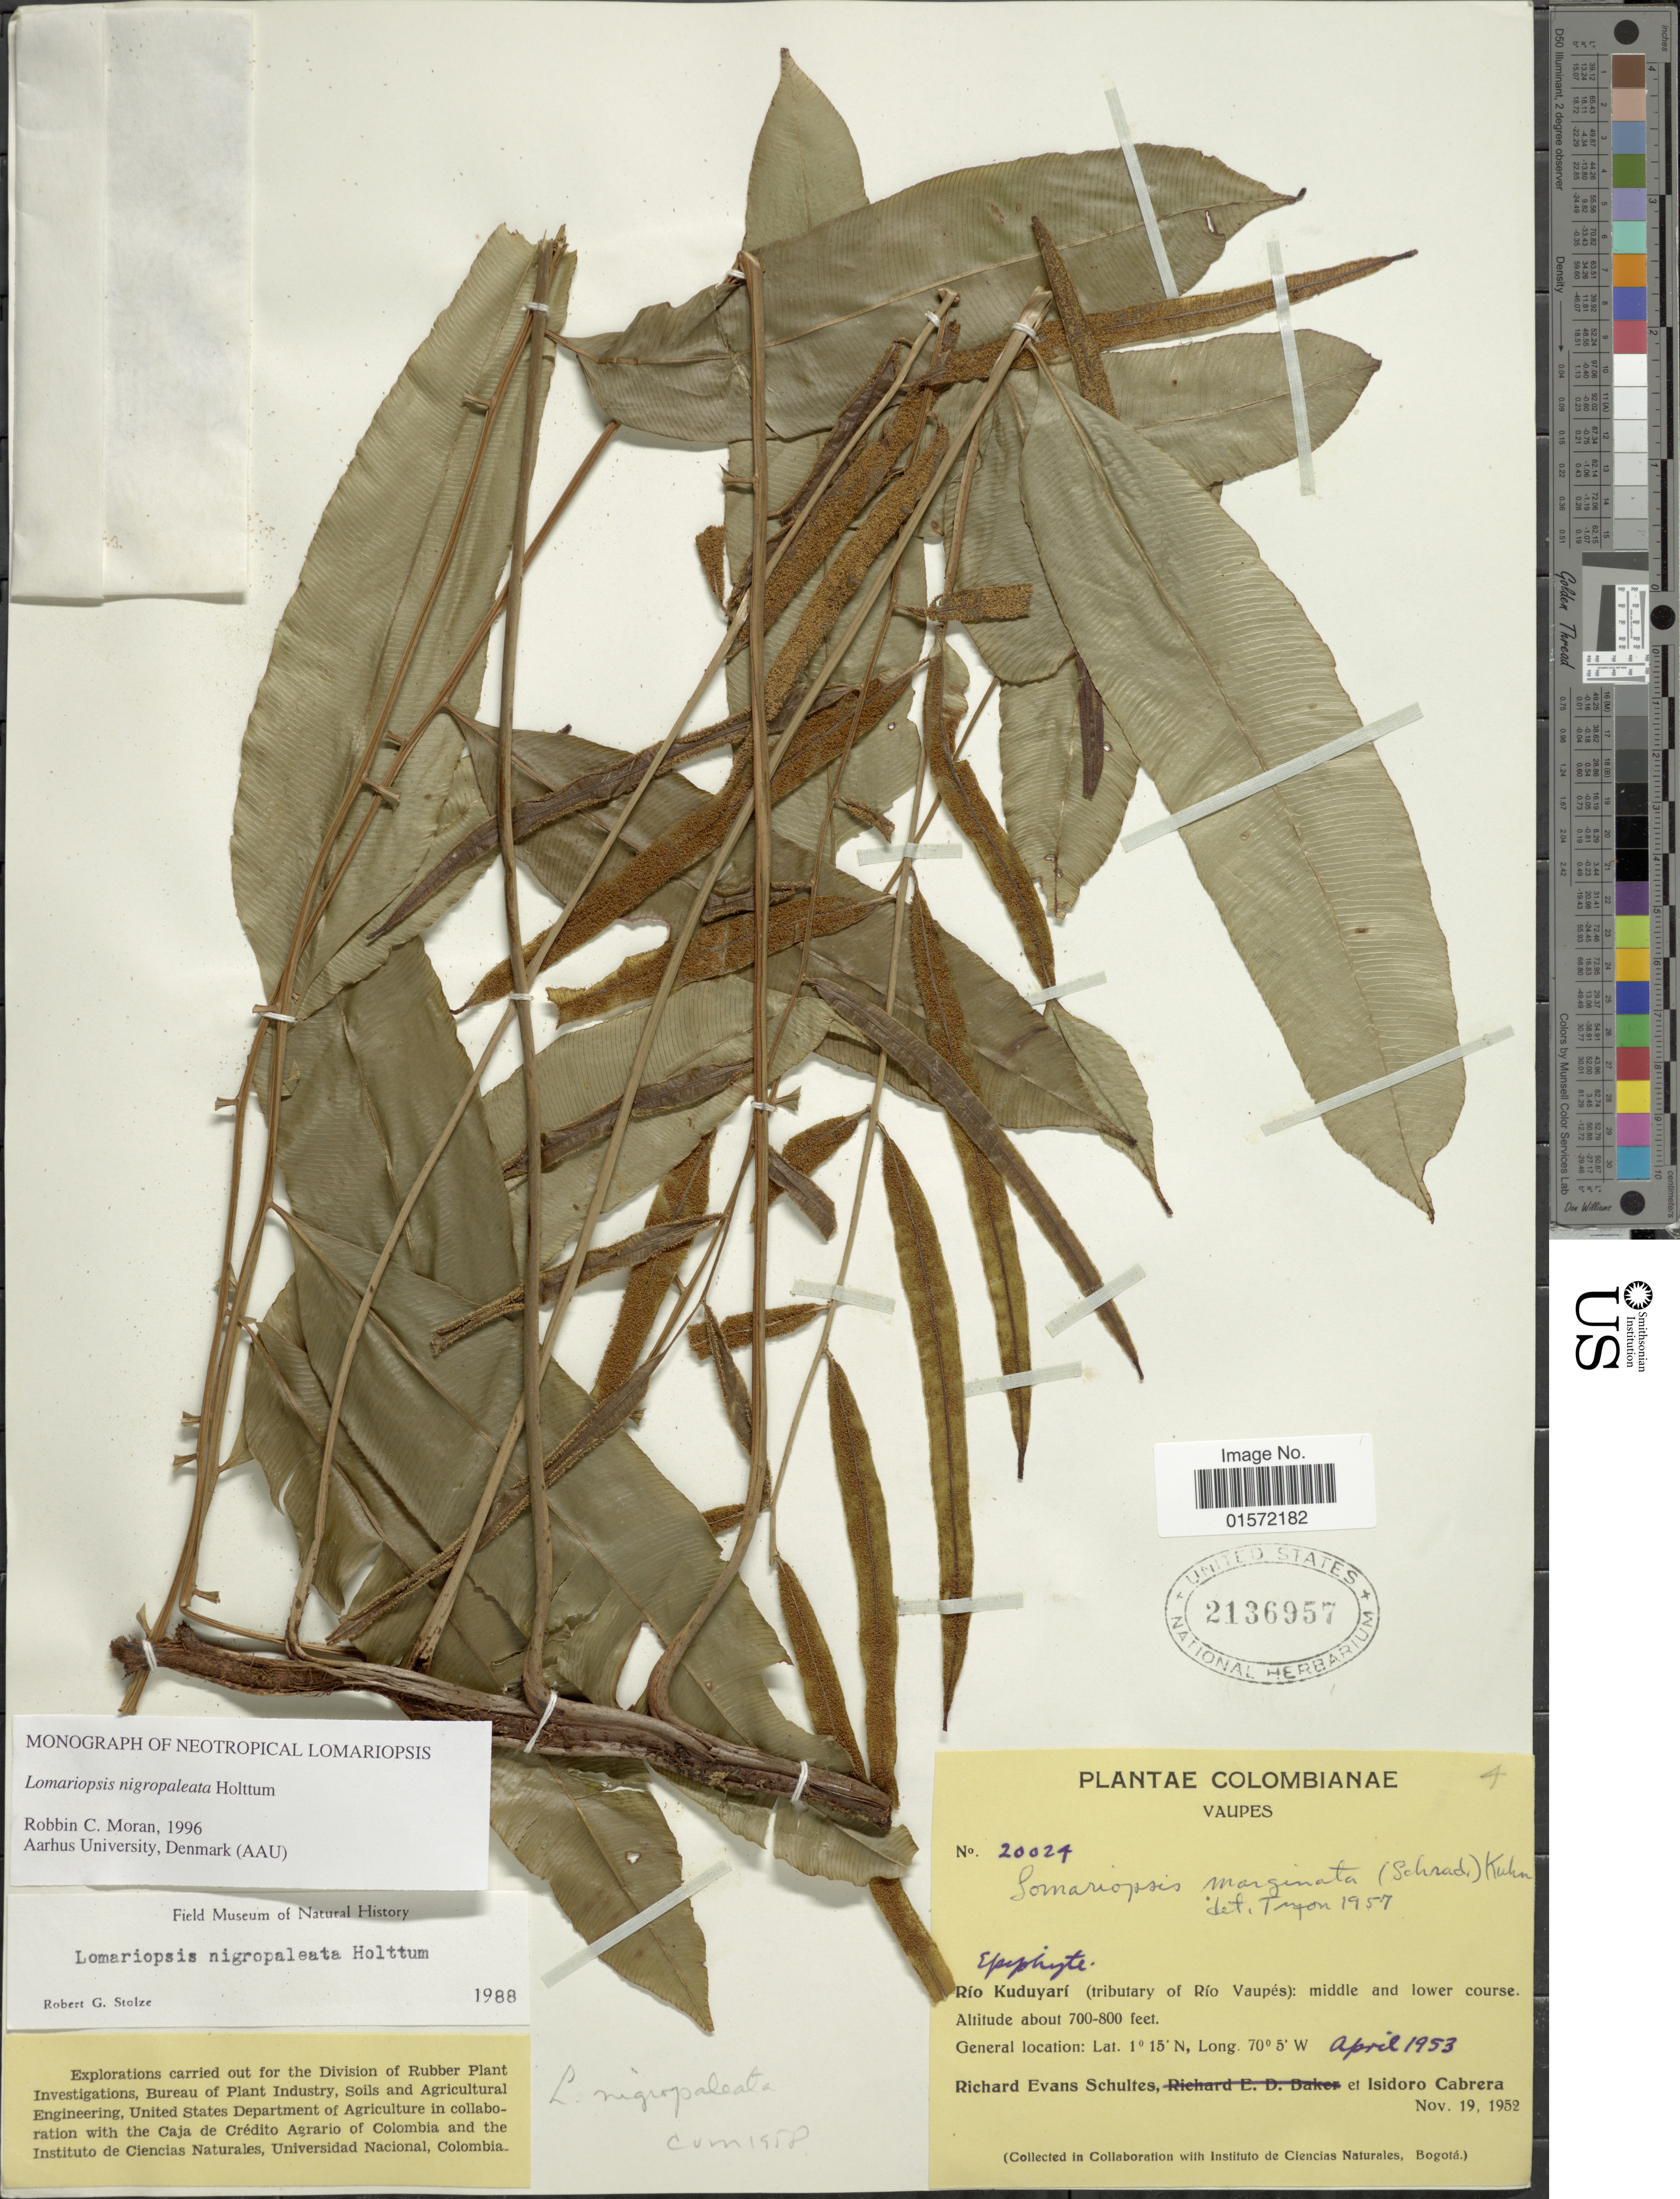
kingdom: Plantae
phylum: Tracheophyta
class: Polypodiopsida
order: Polypodiales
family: Lomariopsidaceae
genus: Lomariopsis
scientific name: Lomariopsis nigropaleata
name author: Holttum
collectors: R. E. Schultes & I. Cabrera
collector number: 20024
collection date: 1952-11-19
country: Colombia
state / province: Vaupés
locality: Río Kuduyarí (tributary of Río Vaupes): middle and lower course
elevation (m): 213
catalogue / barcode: US 2136957